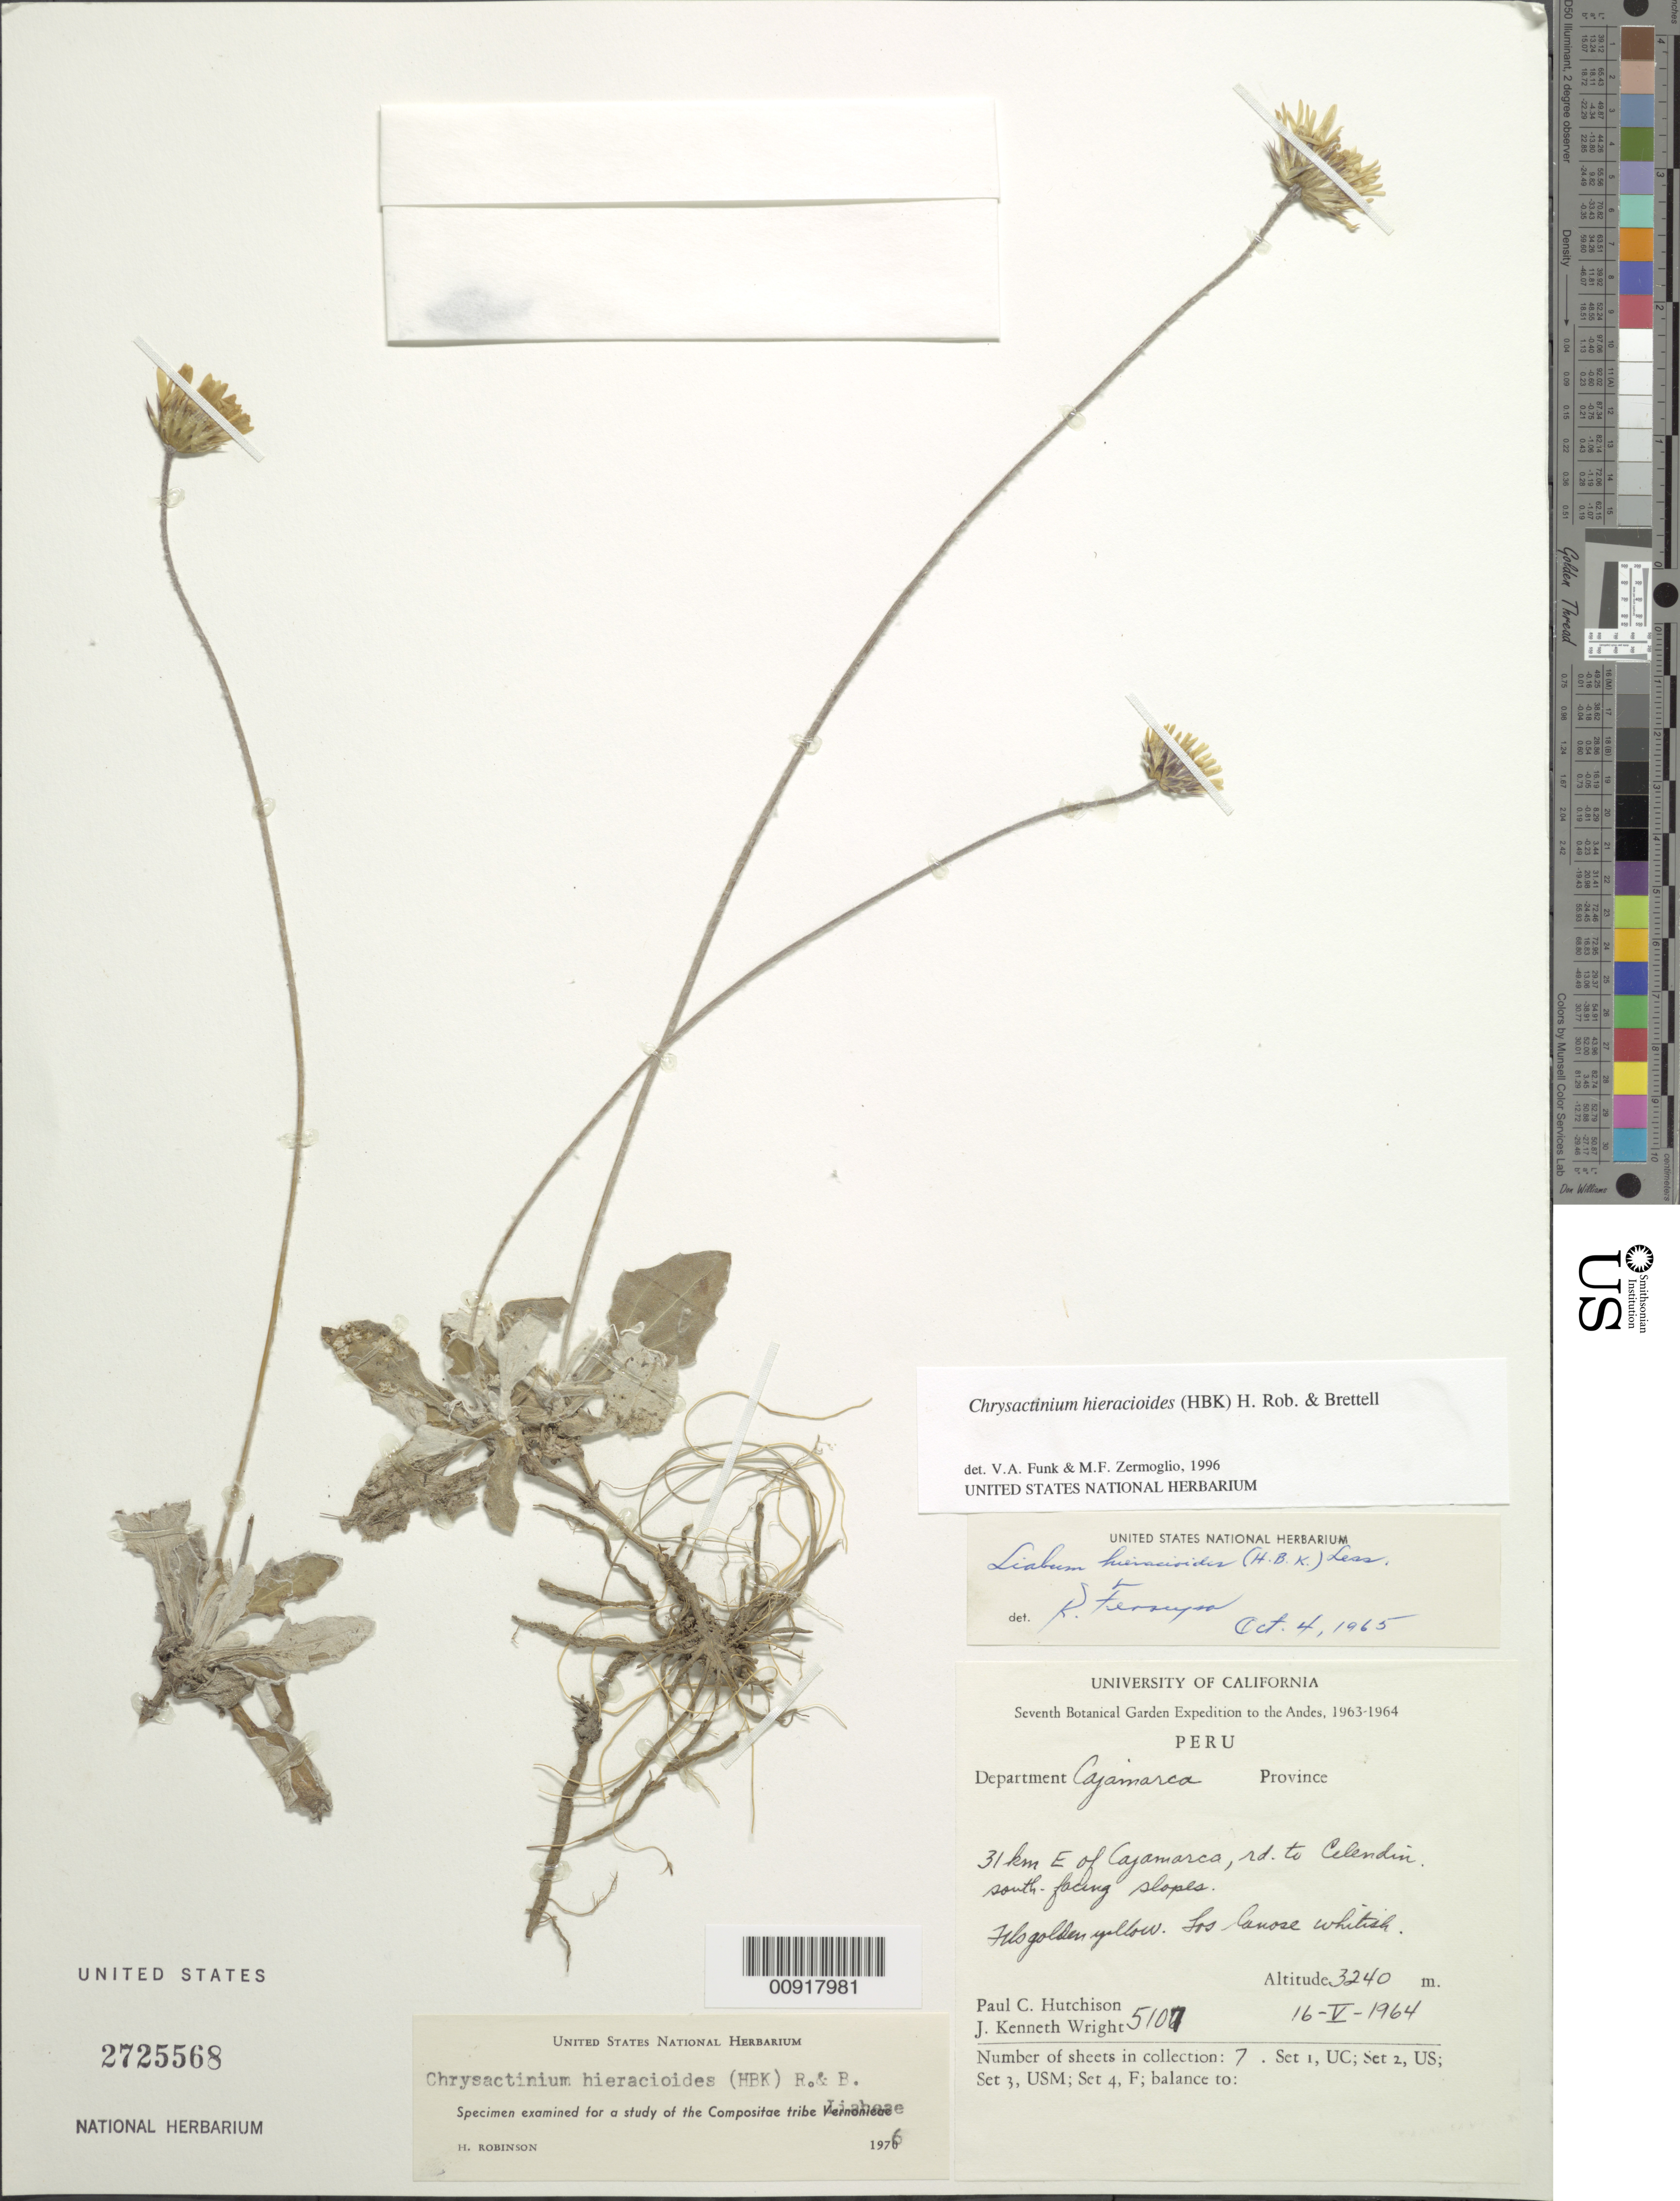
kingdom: Plantae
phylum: Tracheophyta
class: Magnoliopsida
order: Asterales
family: Asteraceae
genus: Chrysactinium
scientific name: Chrysactinium hieracioides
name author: (Kunth) H. Rob. & Brettell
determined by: Funk, V. A.; Zermoglio, M. F.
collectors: P. C. Hutchison & J. K. Wright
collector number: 5107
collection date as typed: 16 May 1964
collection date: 1964-05-16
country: Peru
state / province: Cajamarca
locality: Dpto. Cajamarca: 31 km E of Cajamarca, road to Celendin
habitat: South facing slopes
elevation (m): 3240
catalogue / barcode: US 2725568